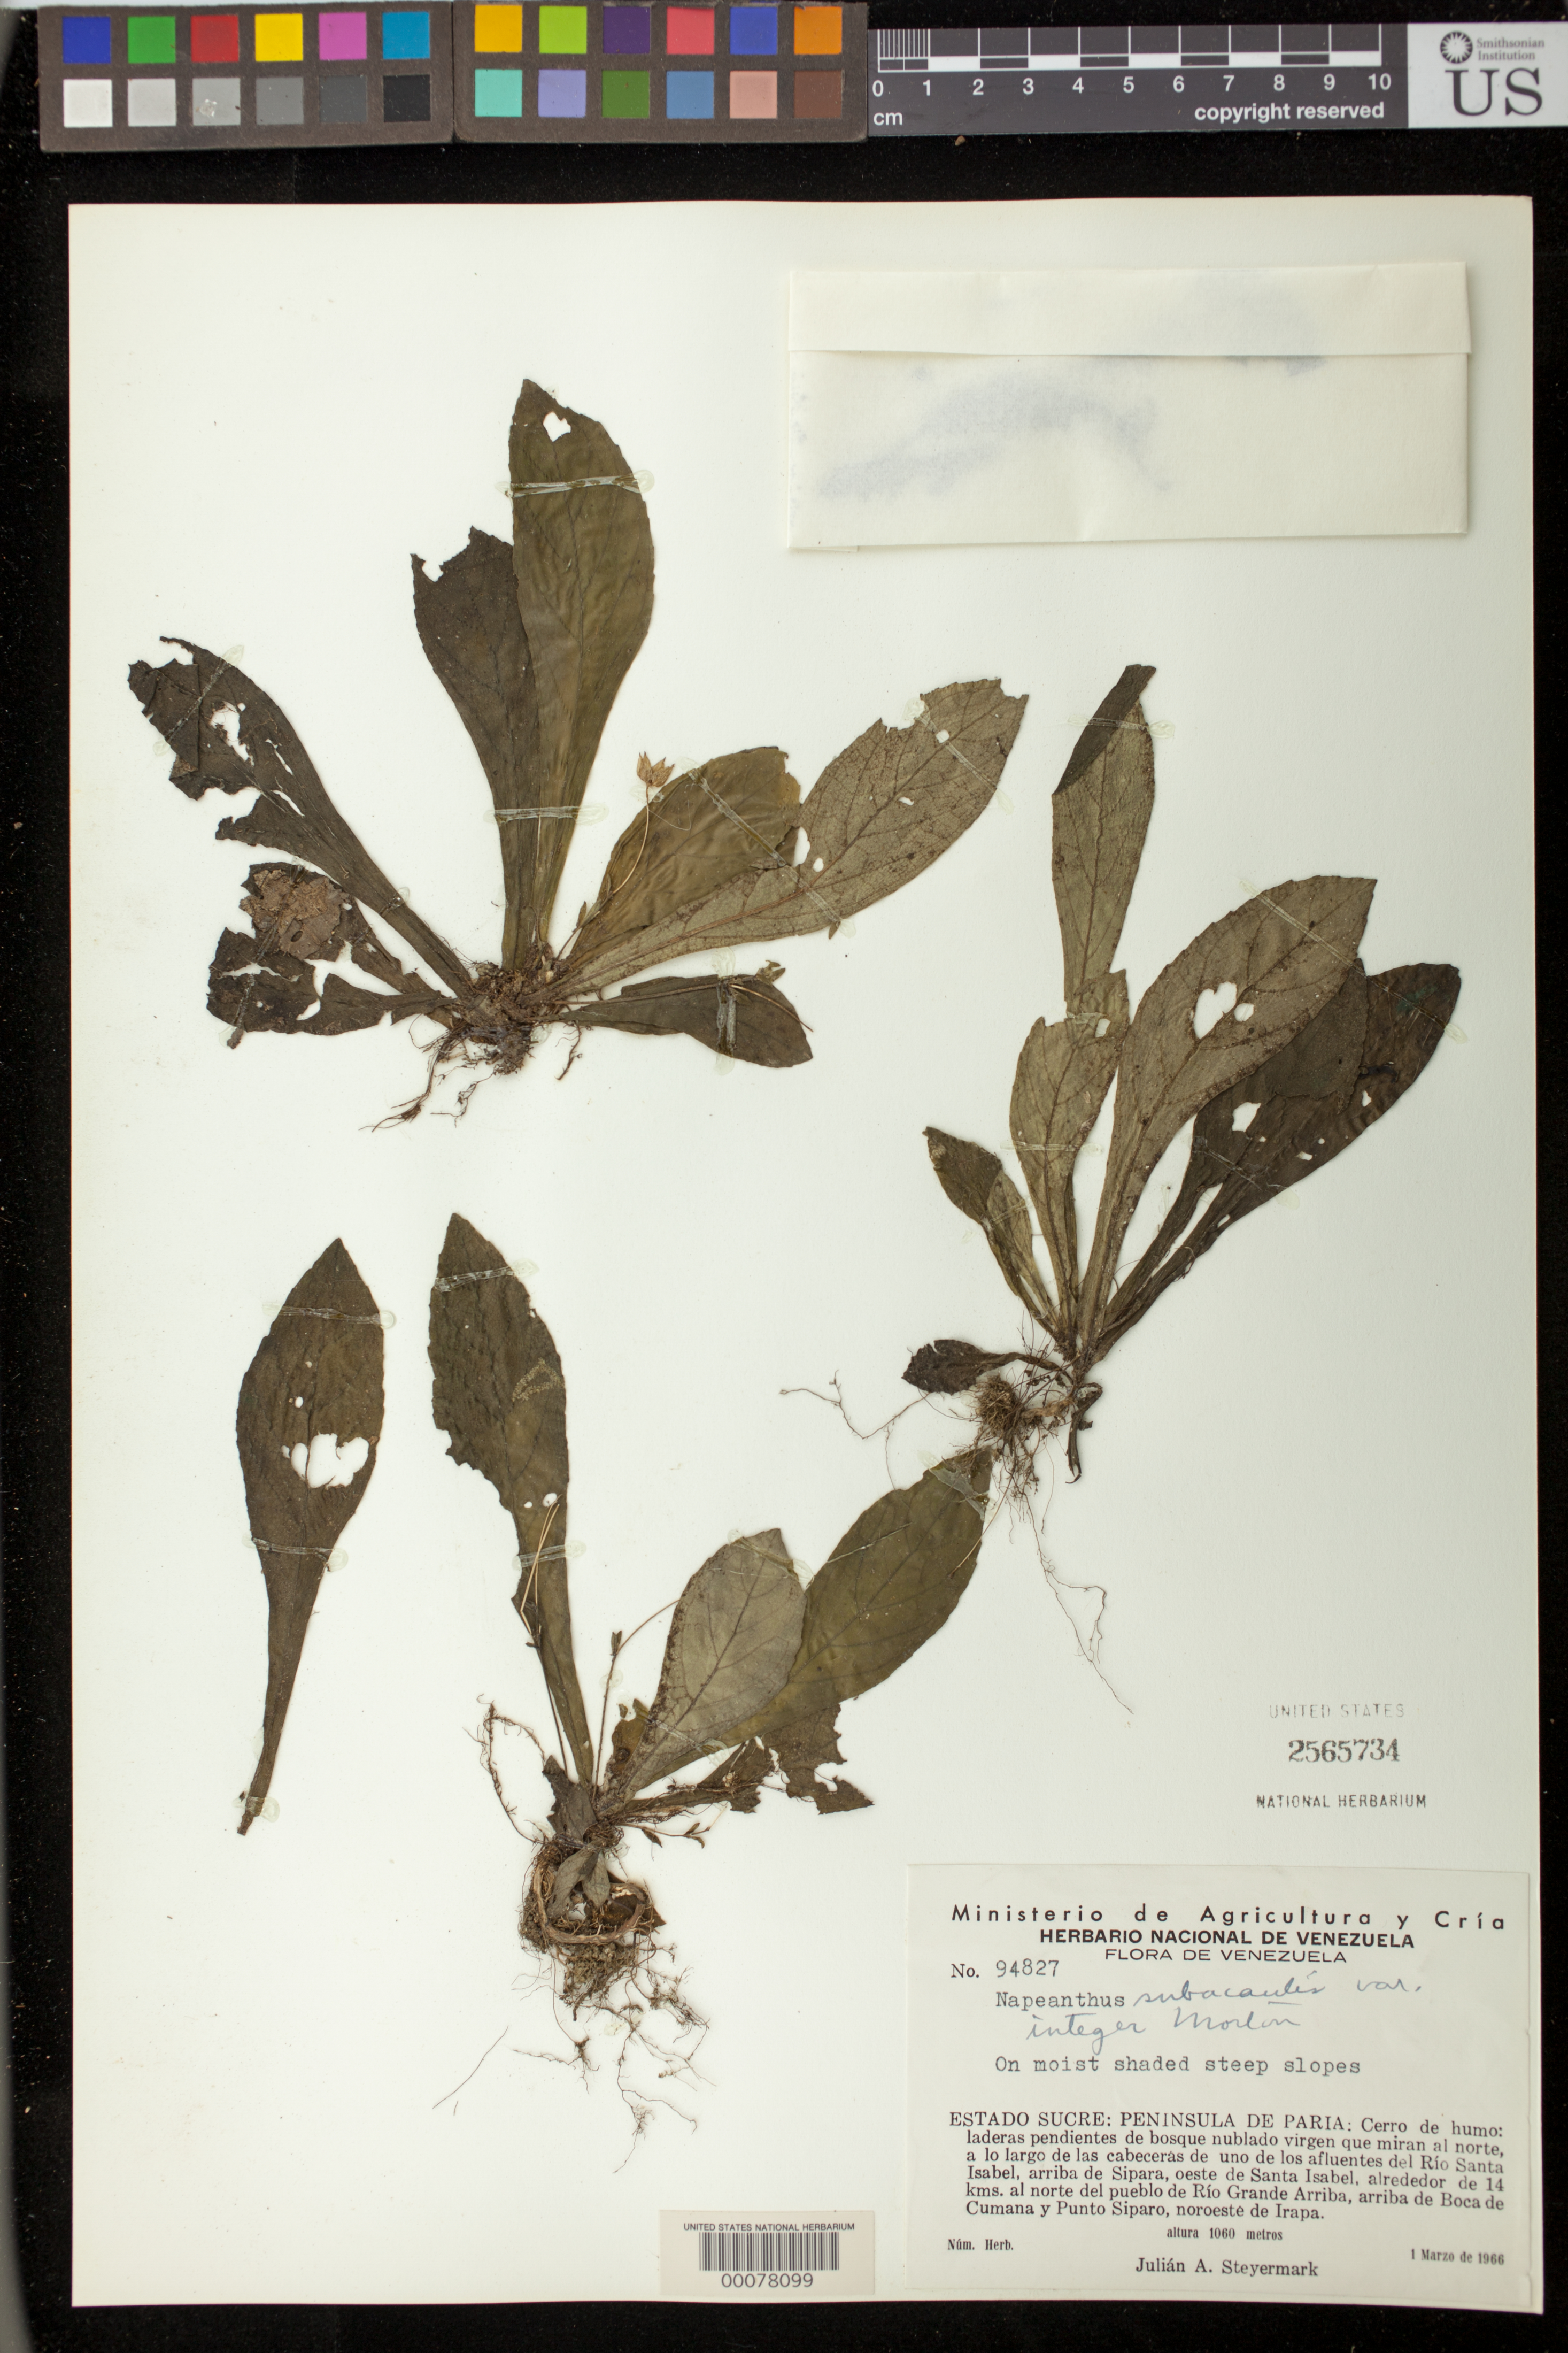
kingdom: Plantae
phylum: Tracheophyta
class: Magnoliopsida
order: Lamiales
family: Gesneriaceae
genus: Napeanthus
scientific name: Napeanthus subacaulis var. integer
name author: C.V. Morton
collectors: J. Steyermark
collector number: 94827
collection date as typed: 01 Mar 1966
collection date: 1966-03-01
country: Venezuela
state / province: Sucre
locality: Peninsula de Paria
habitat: On moist shaded steep slopes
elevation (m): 1060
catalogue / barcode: US 2565734